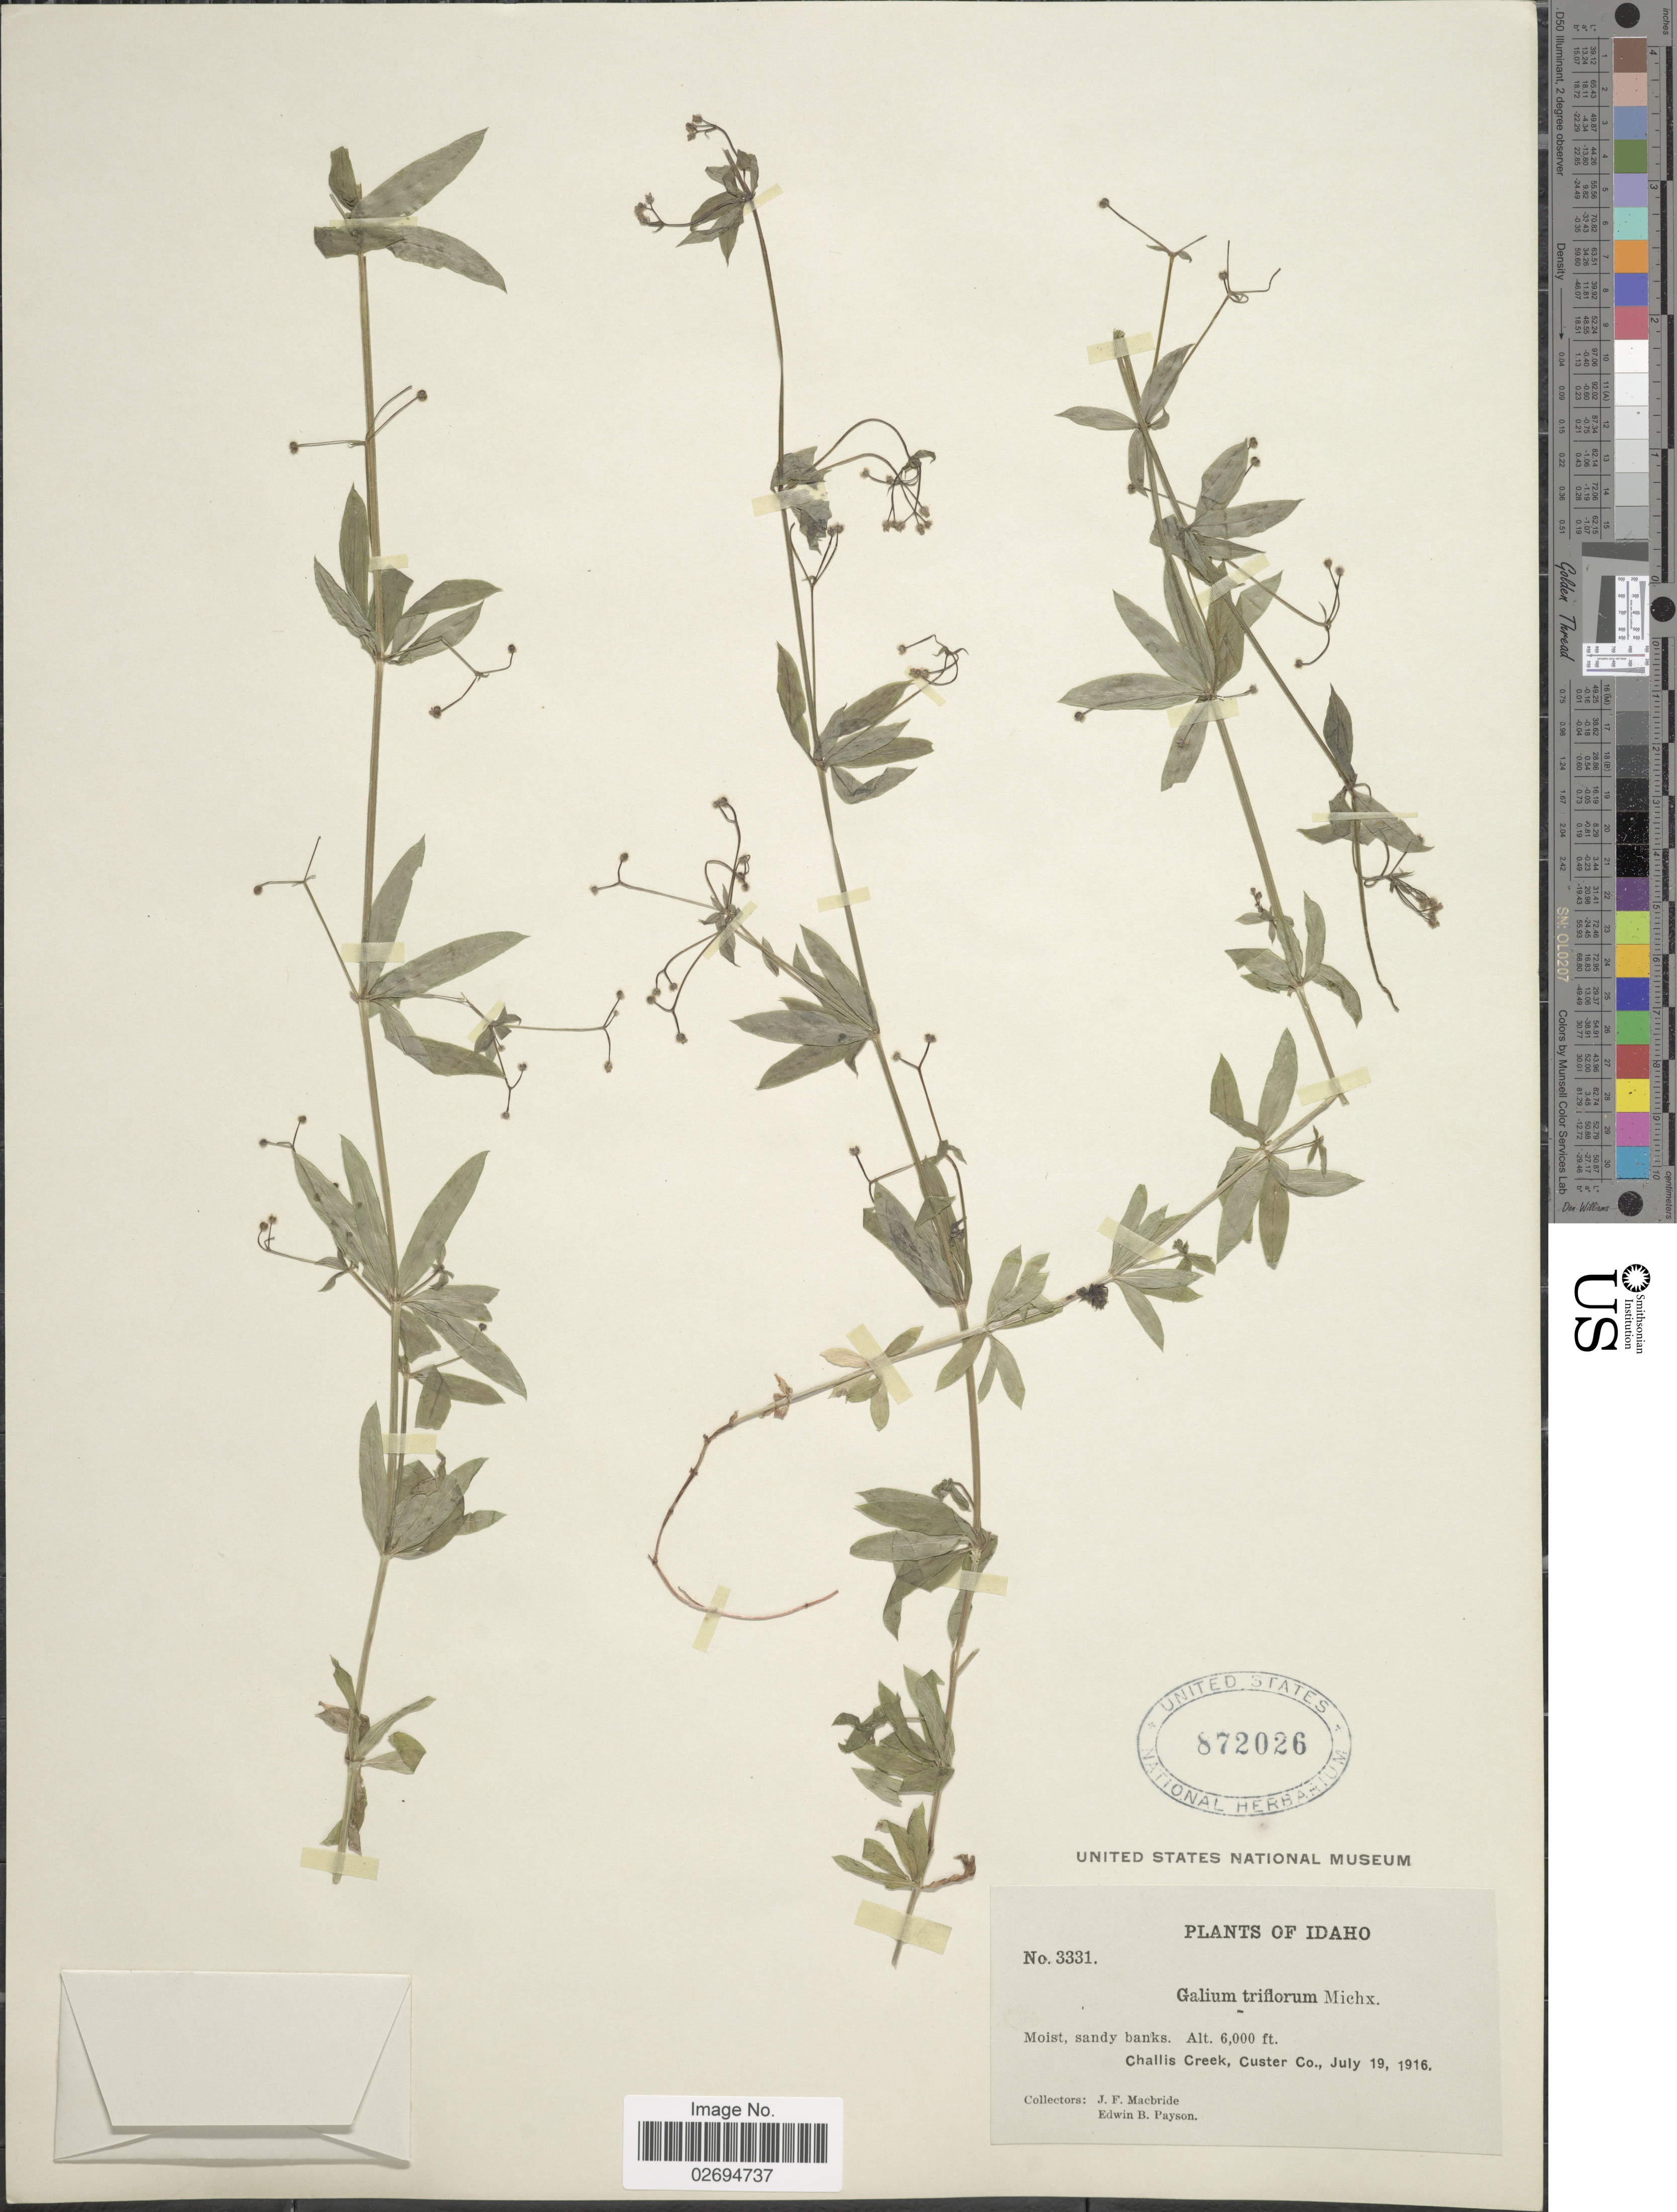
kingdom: Plantae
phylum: Tracheophyta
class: Magnoliopsida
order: Gentianales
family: Rubiaceae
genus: Galium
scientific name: Galium triflorum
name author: Michx.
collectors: J. F. Macbride & E. B. Payson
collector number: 3331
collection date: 1916-07-19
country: United States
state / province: Idaho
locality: Moist, sandy banks. Challis Creek, Custer Co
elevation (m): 1829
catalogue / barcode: US 872026